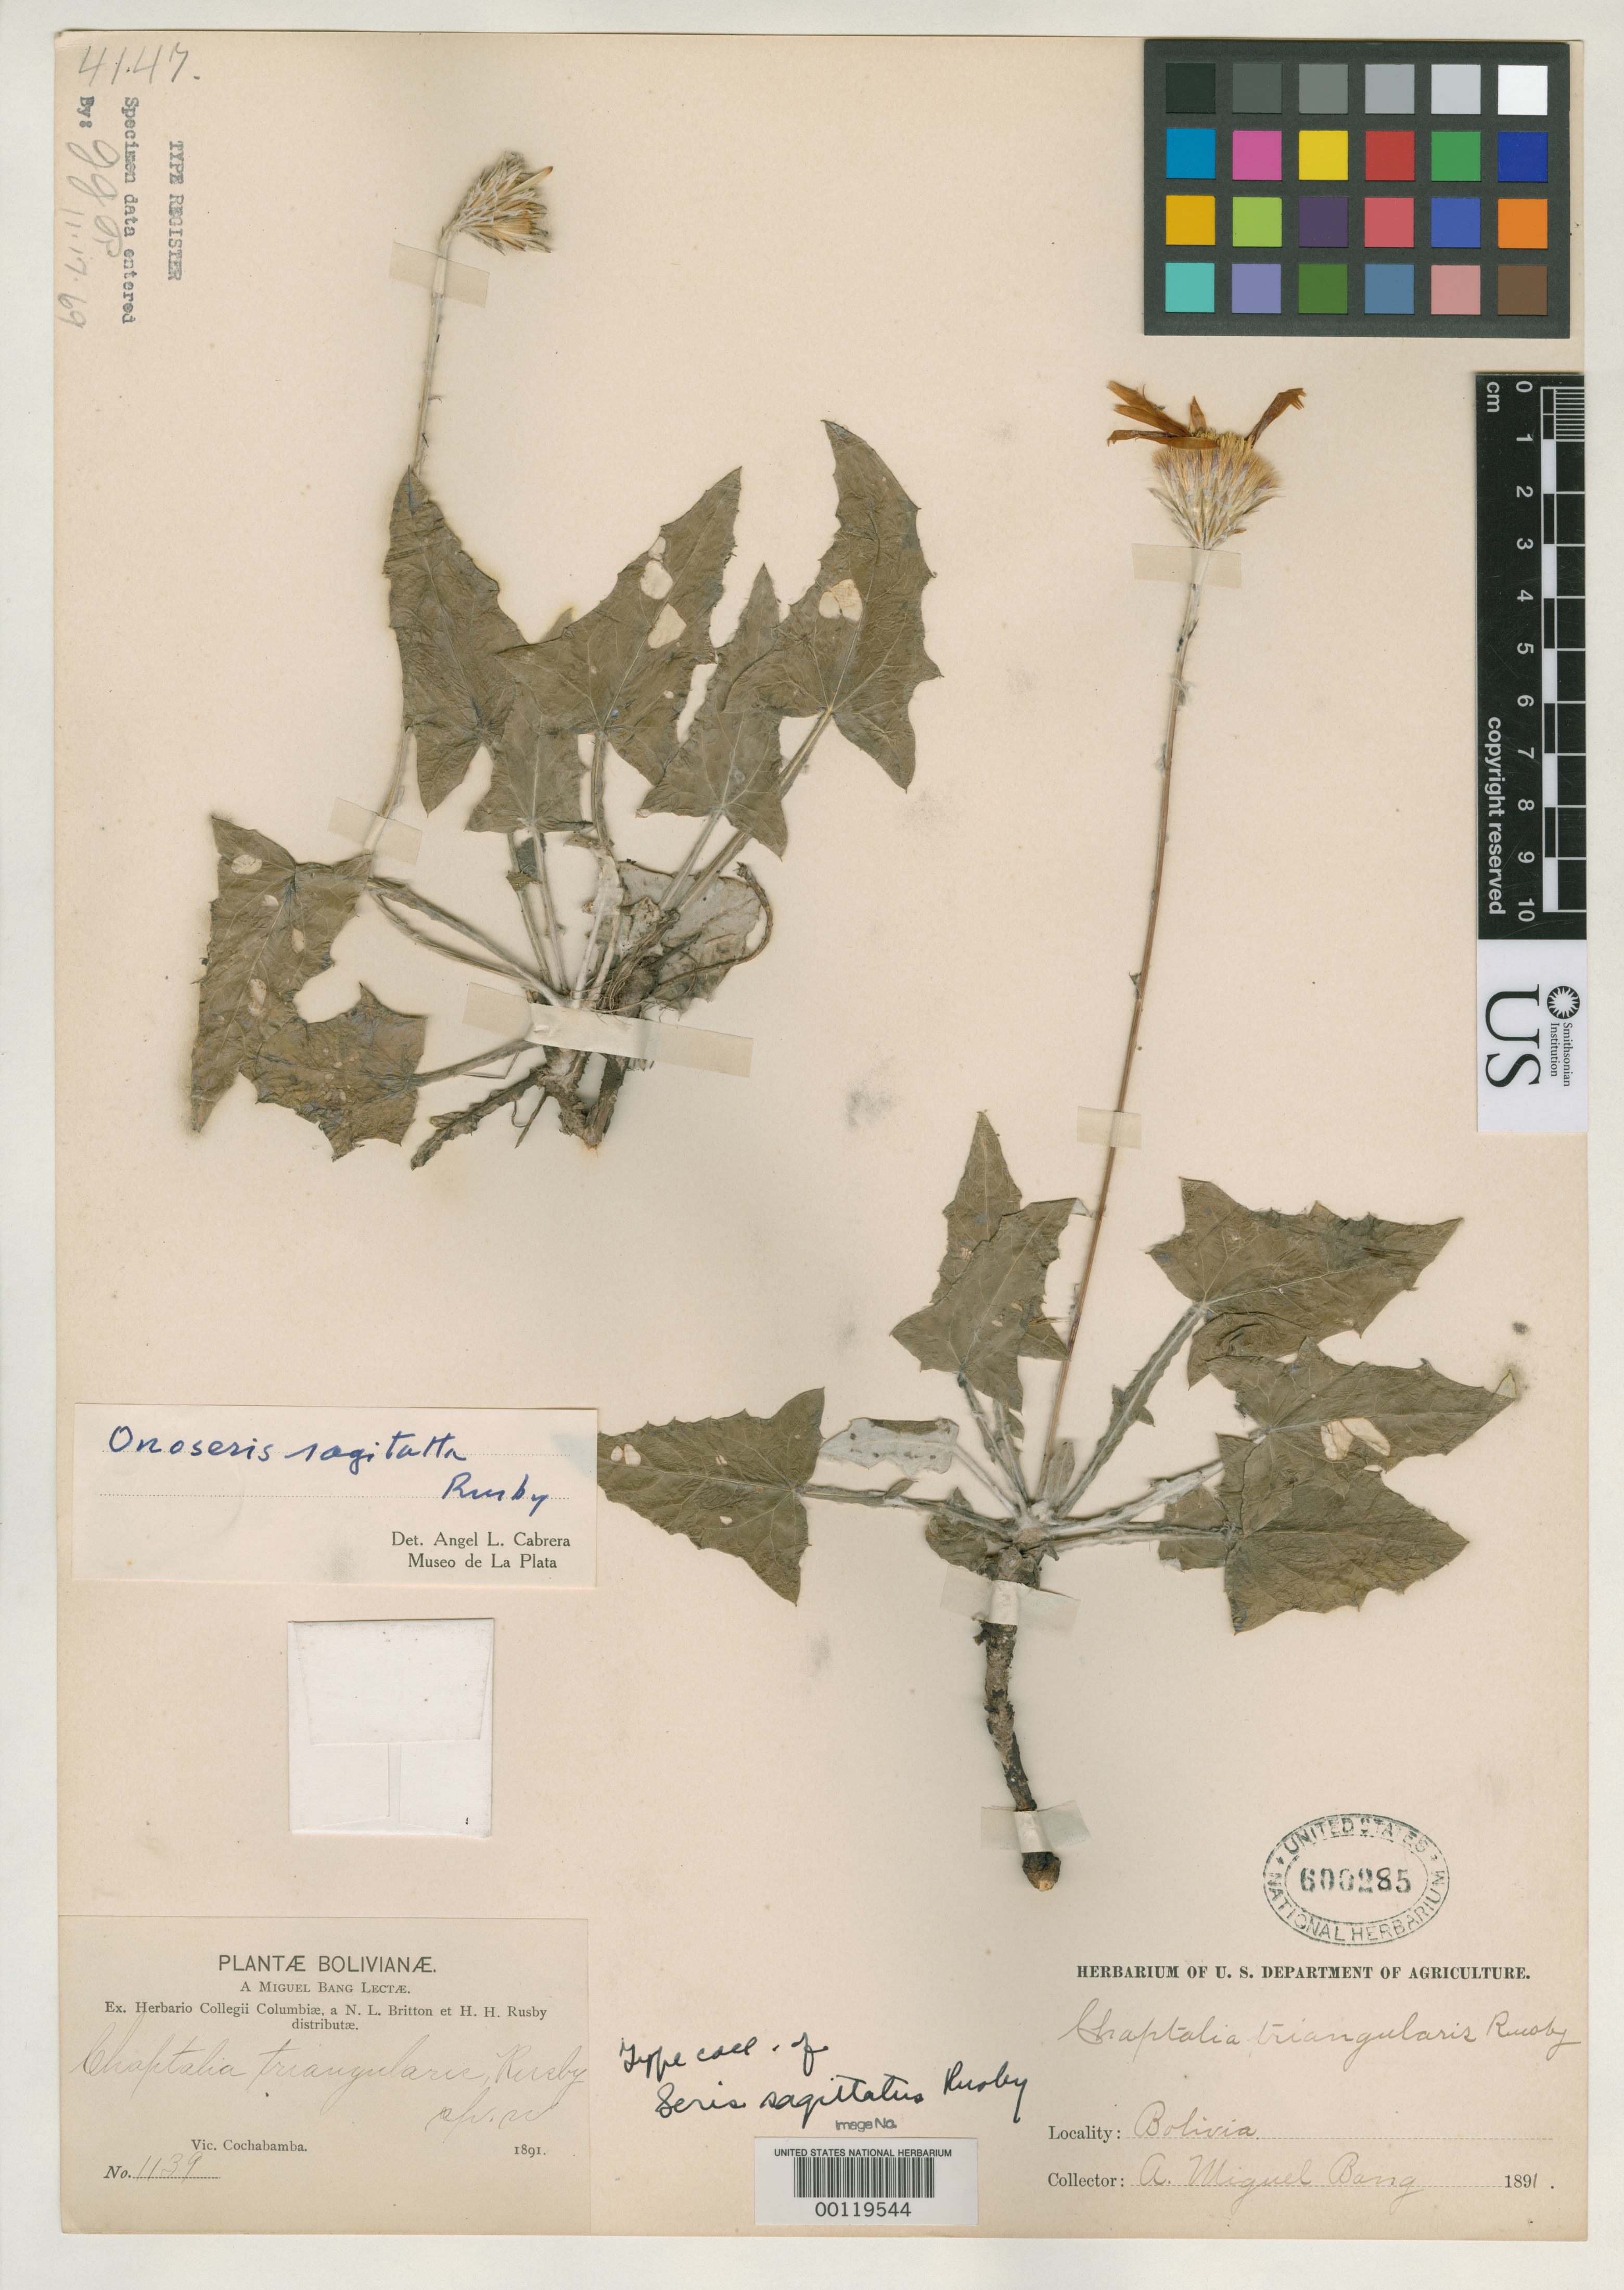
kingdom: Plantae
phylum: Tracheophyta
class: Magnoliopsida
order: Asterales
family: Asteraceae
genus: Seris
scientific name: Seris sagittatus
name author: Rusby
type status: Isotype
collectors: M. Bang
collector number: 1139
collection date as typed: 1891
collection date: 1891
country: Bolivia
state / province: Cochabamba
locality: Turedon, vicinity of Cochabamba.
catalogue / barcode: US 600285